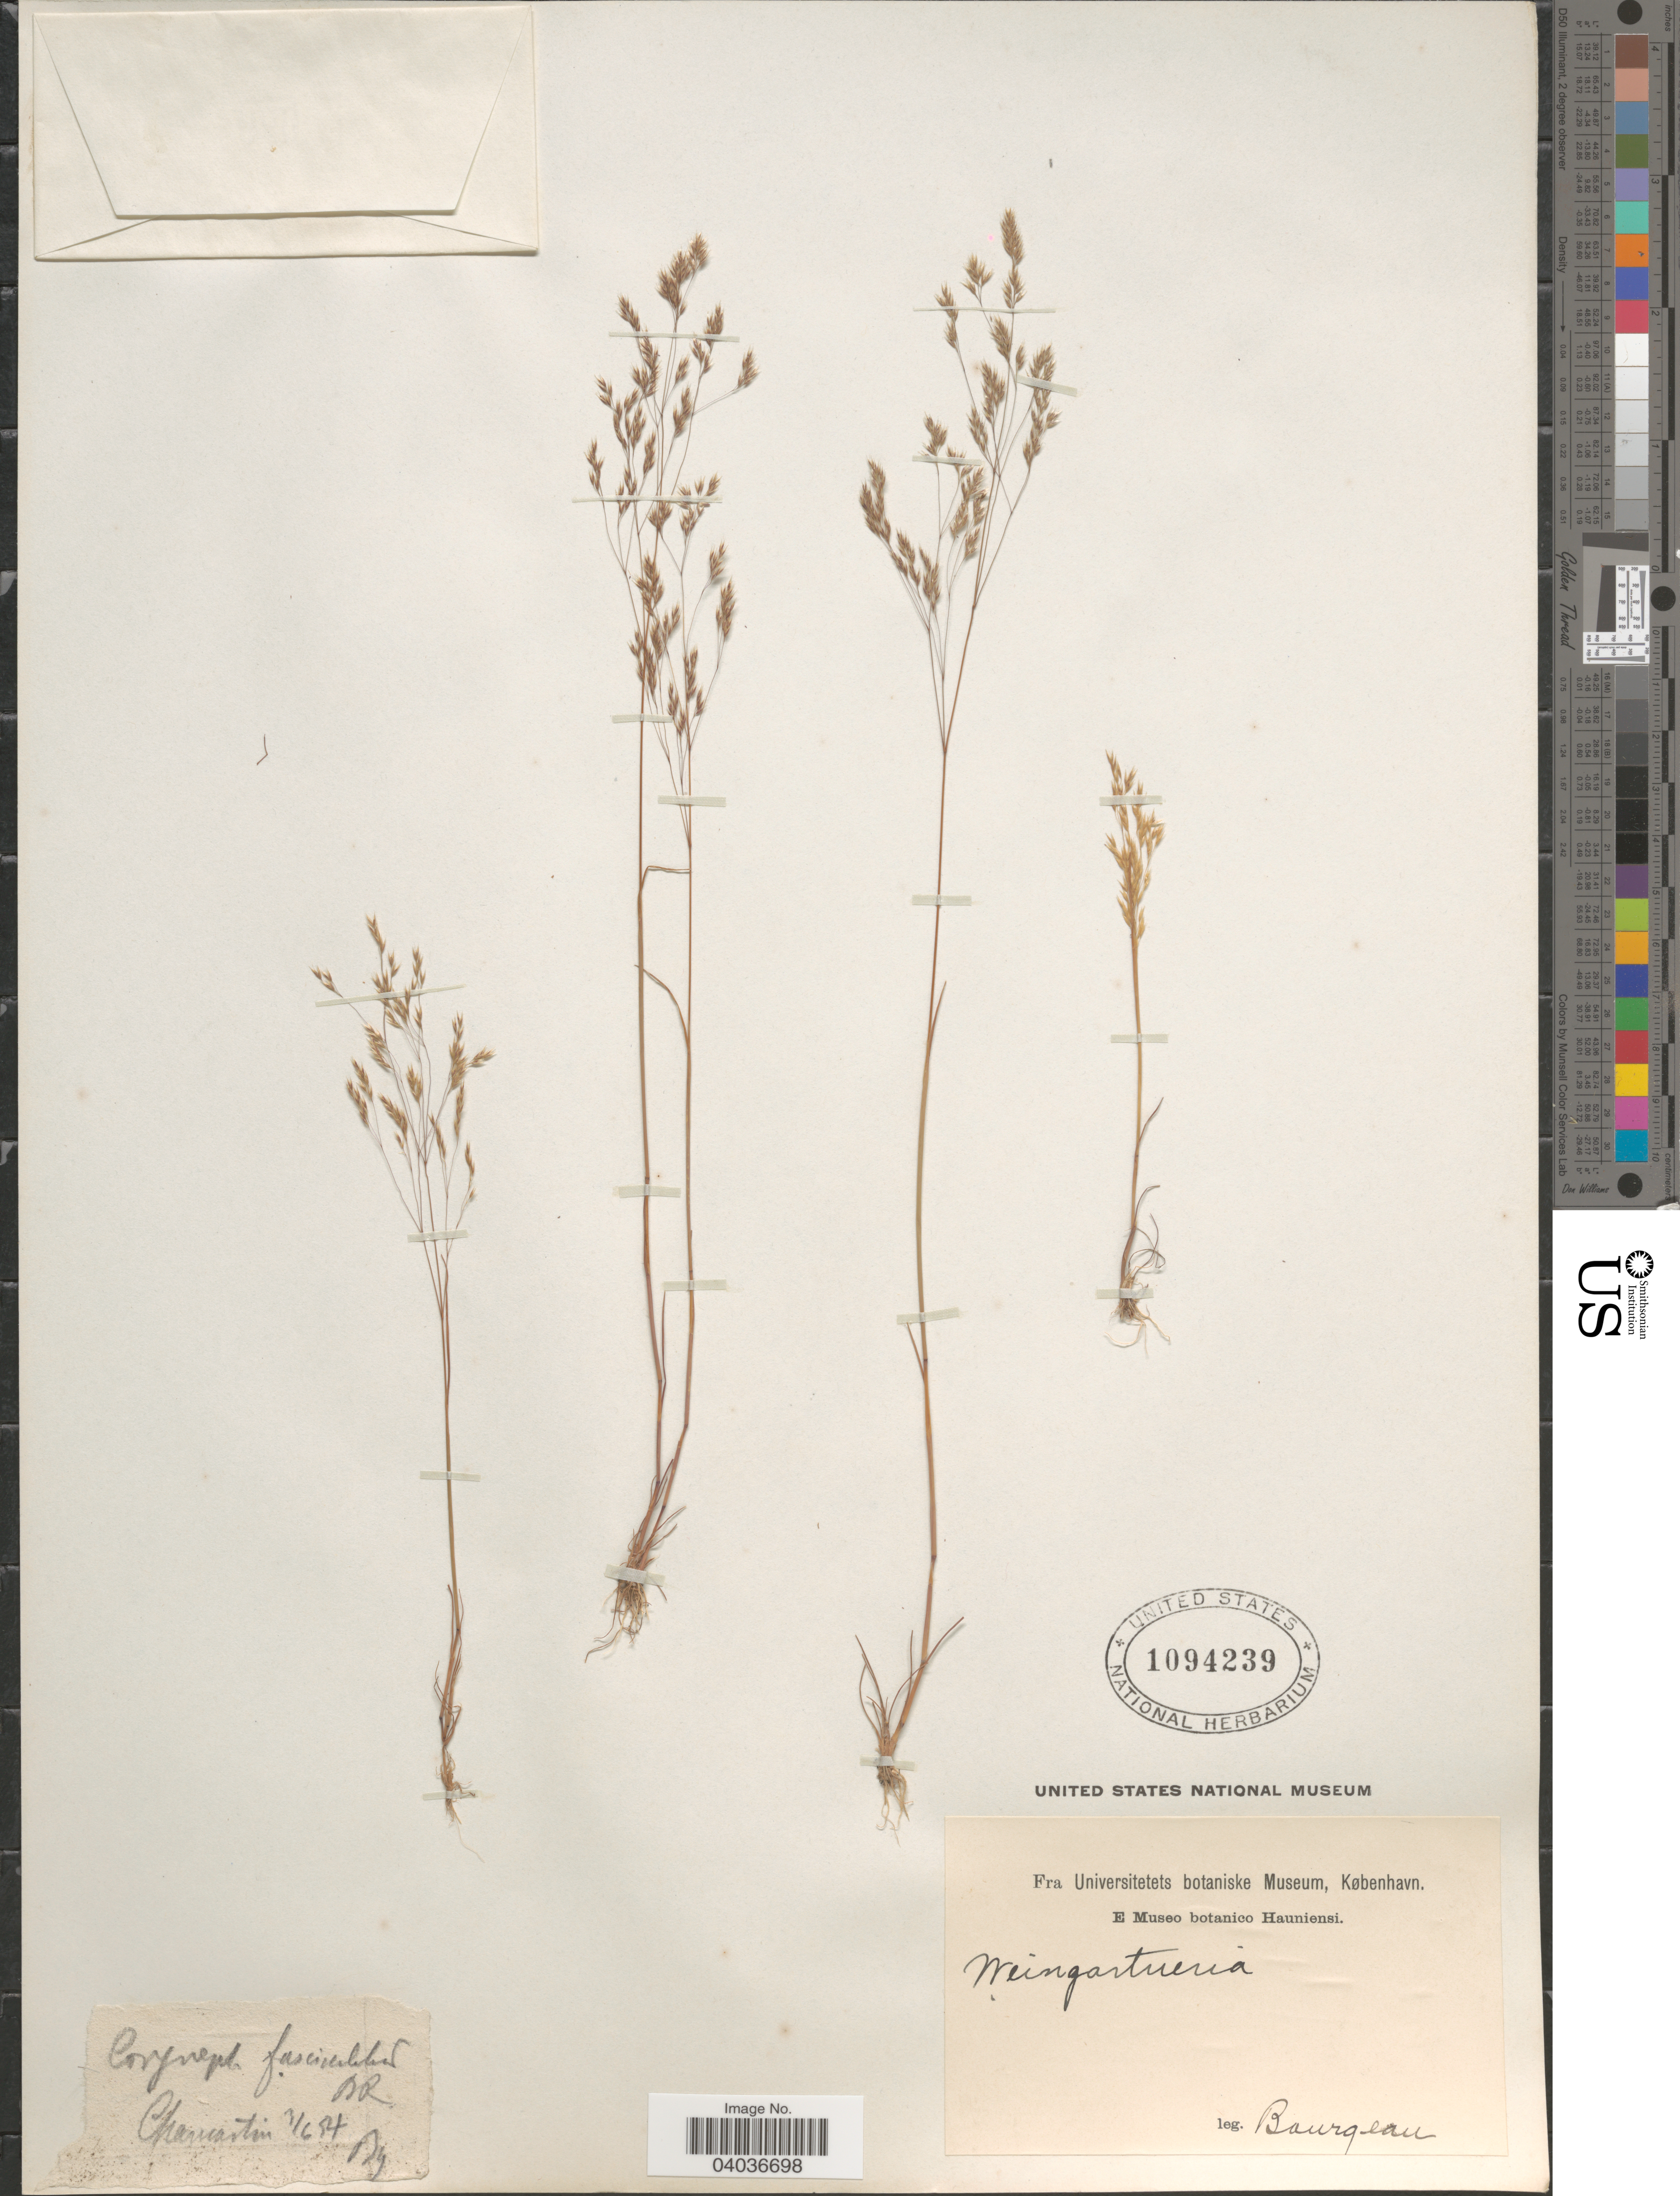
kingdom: Plantae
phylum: Tracheophyta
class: Liliopsida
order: Poales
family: Poaceae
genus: Corynephorus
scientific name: Corynephorus fasciculatus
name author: Boiss. & Reuter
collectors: -. Bourgeau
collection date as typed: Transcribed d/m/y: 3/6/54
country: Spain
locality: Chamartin.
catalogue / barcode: US 1094239